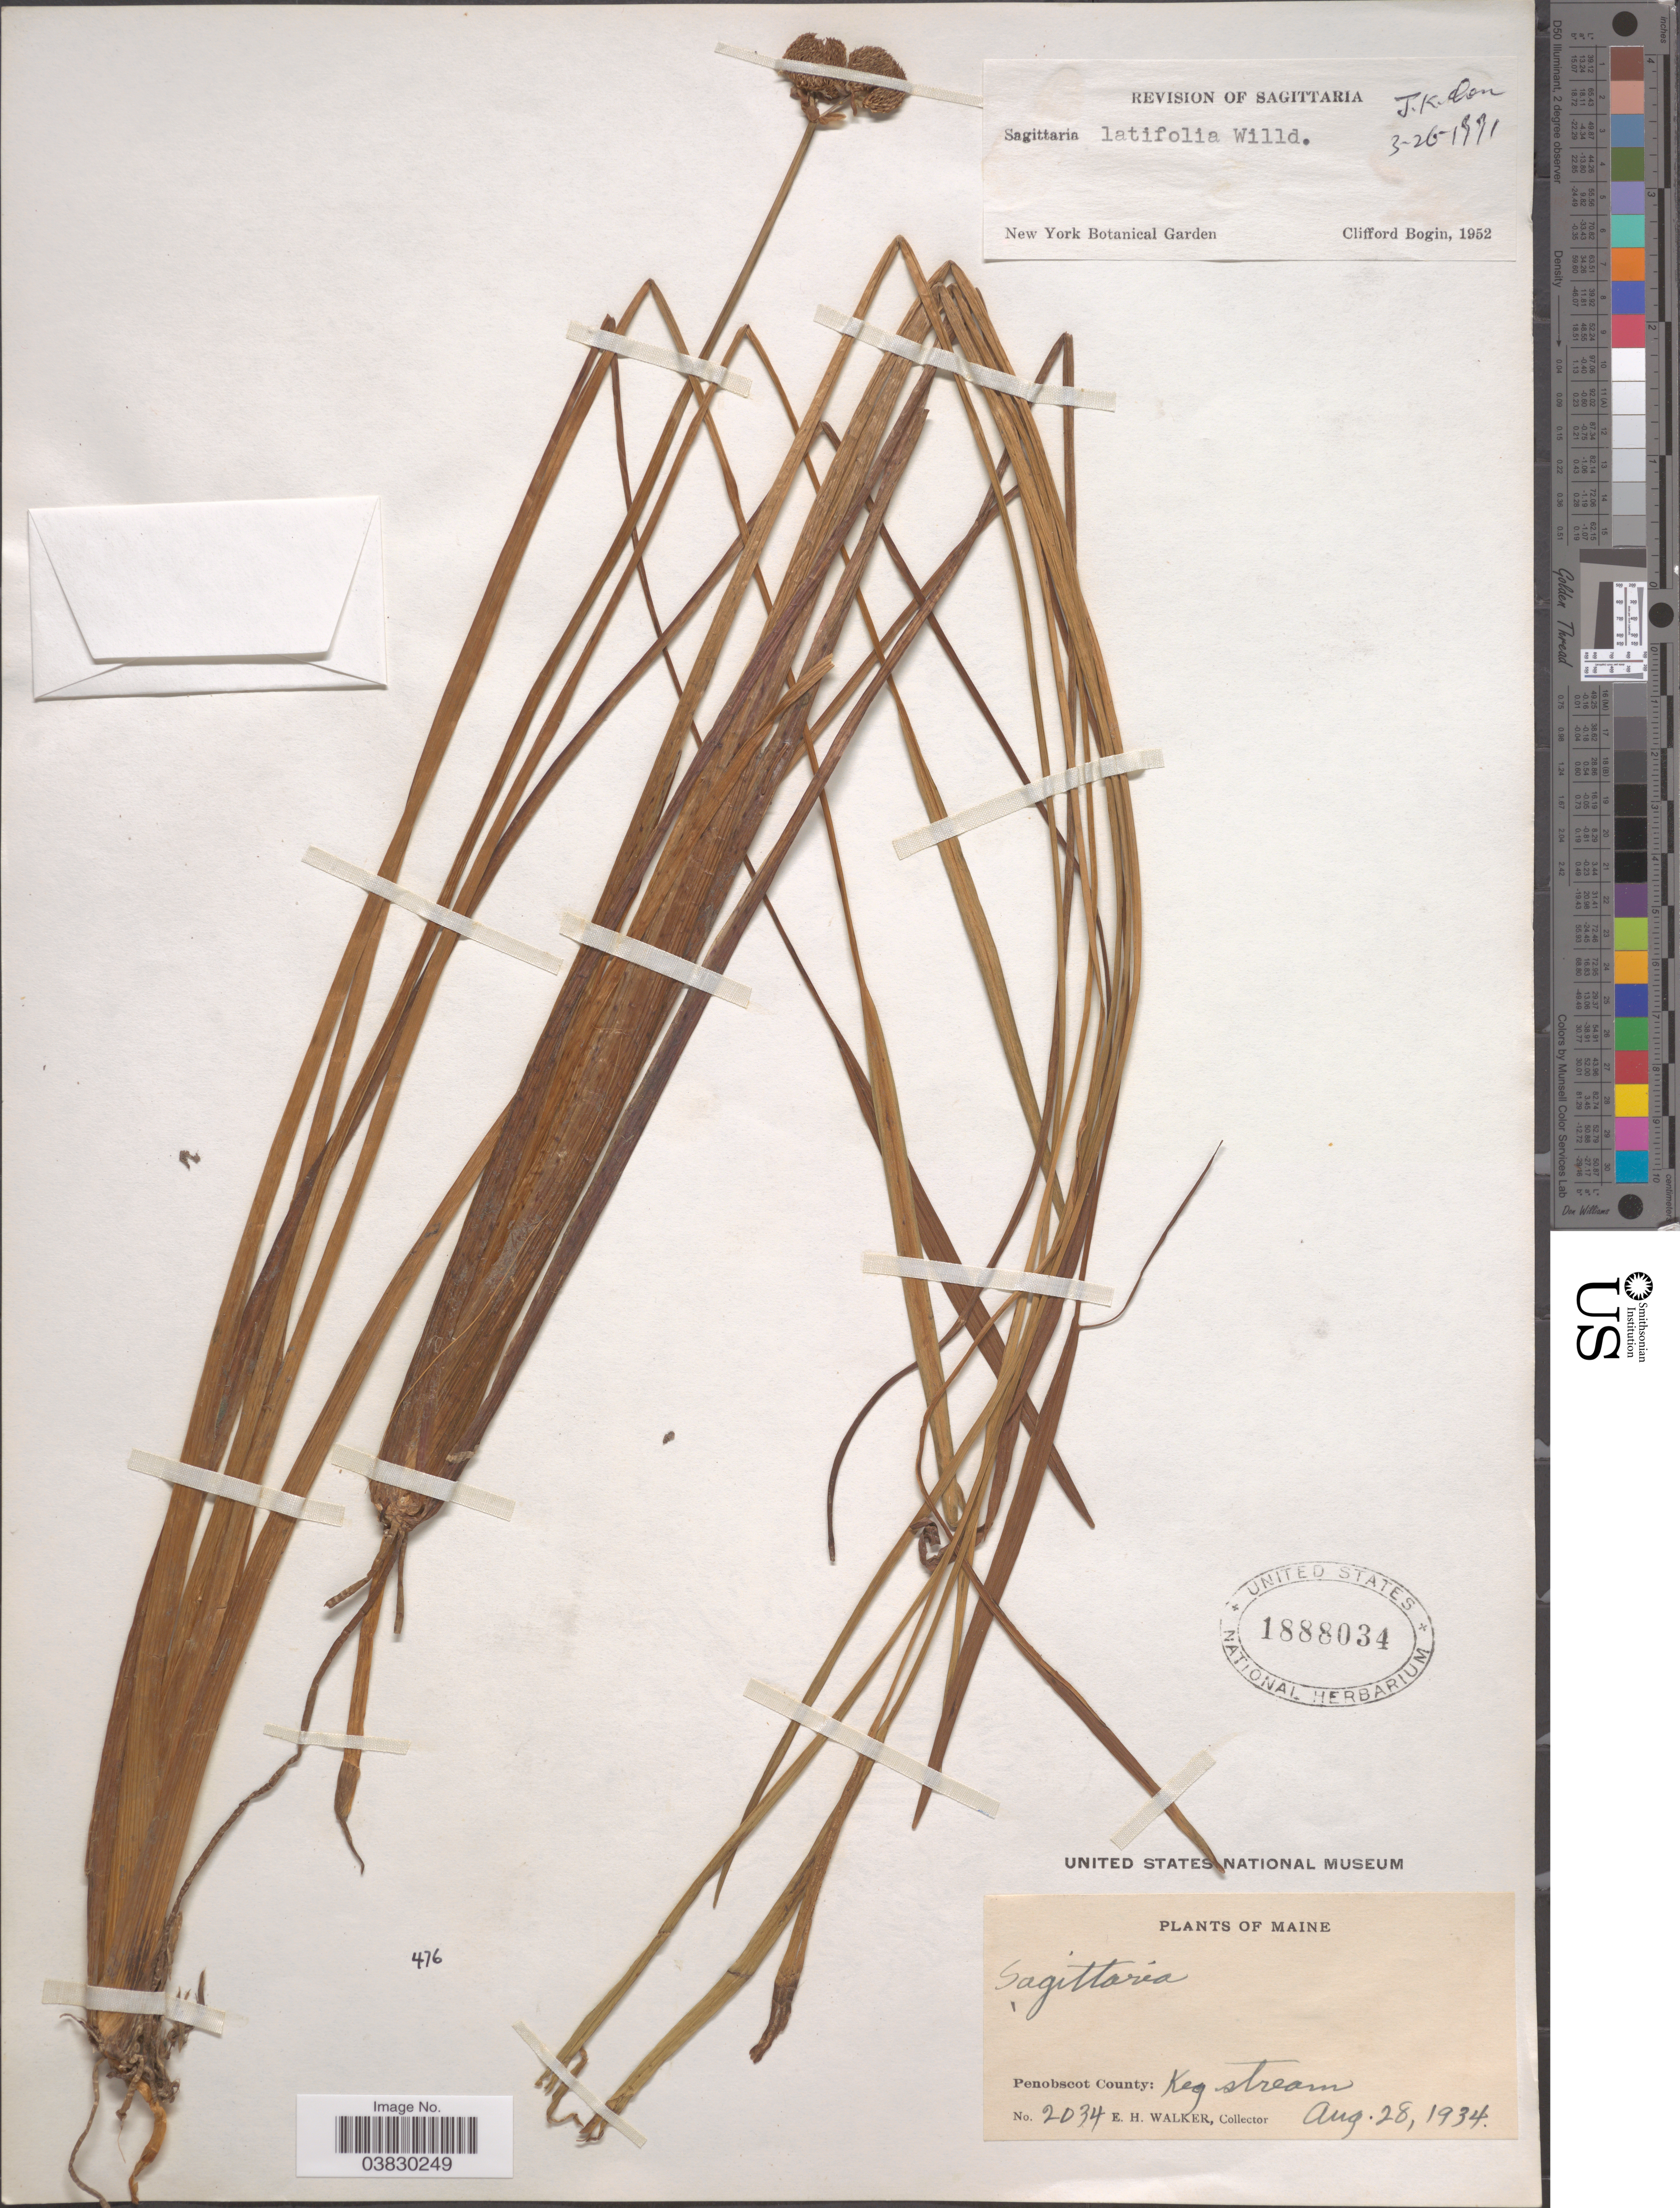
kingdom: Plantae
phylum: Tracheophyta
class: Liliopsida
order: Alismatales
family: Alismataceae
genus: Sagittaria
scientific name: Sagittaria latifolia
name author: Willd.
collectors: E. H. Walker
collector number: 2034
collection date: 1934-08-28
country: United States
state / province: Maine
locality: Penobscot County: Key stream.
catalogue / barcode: US 1888034